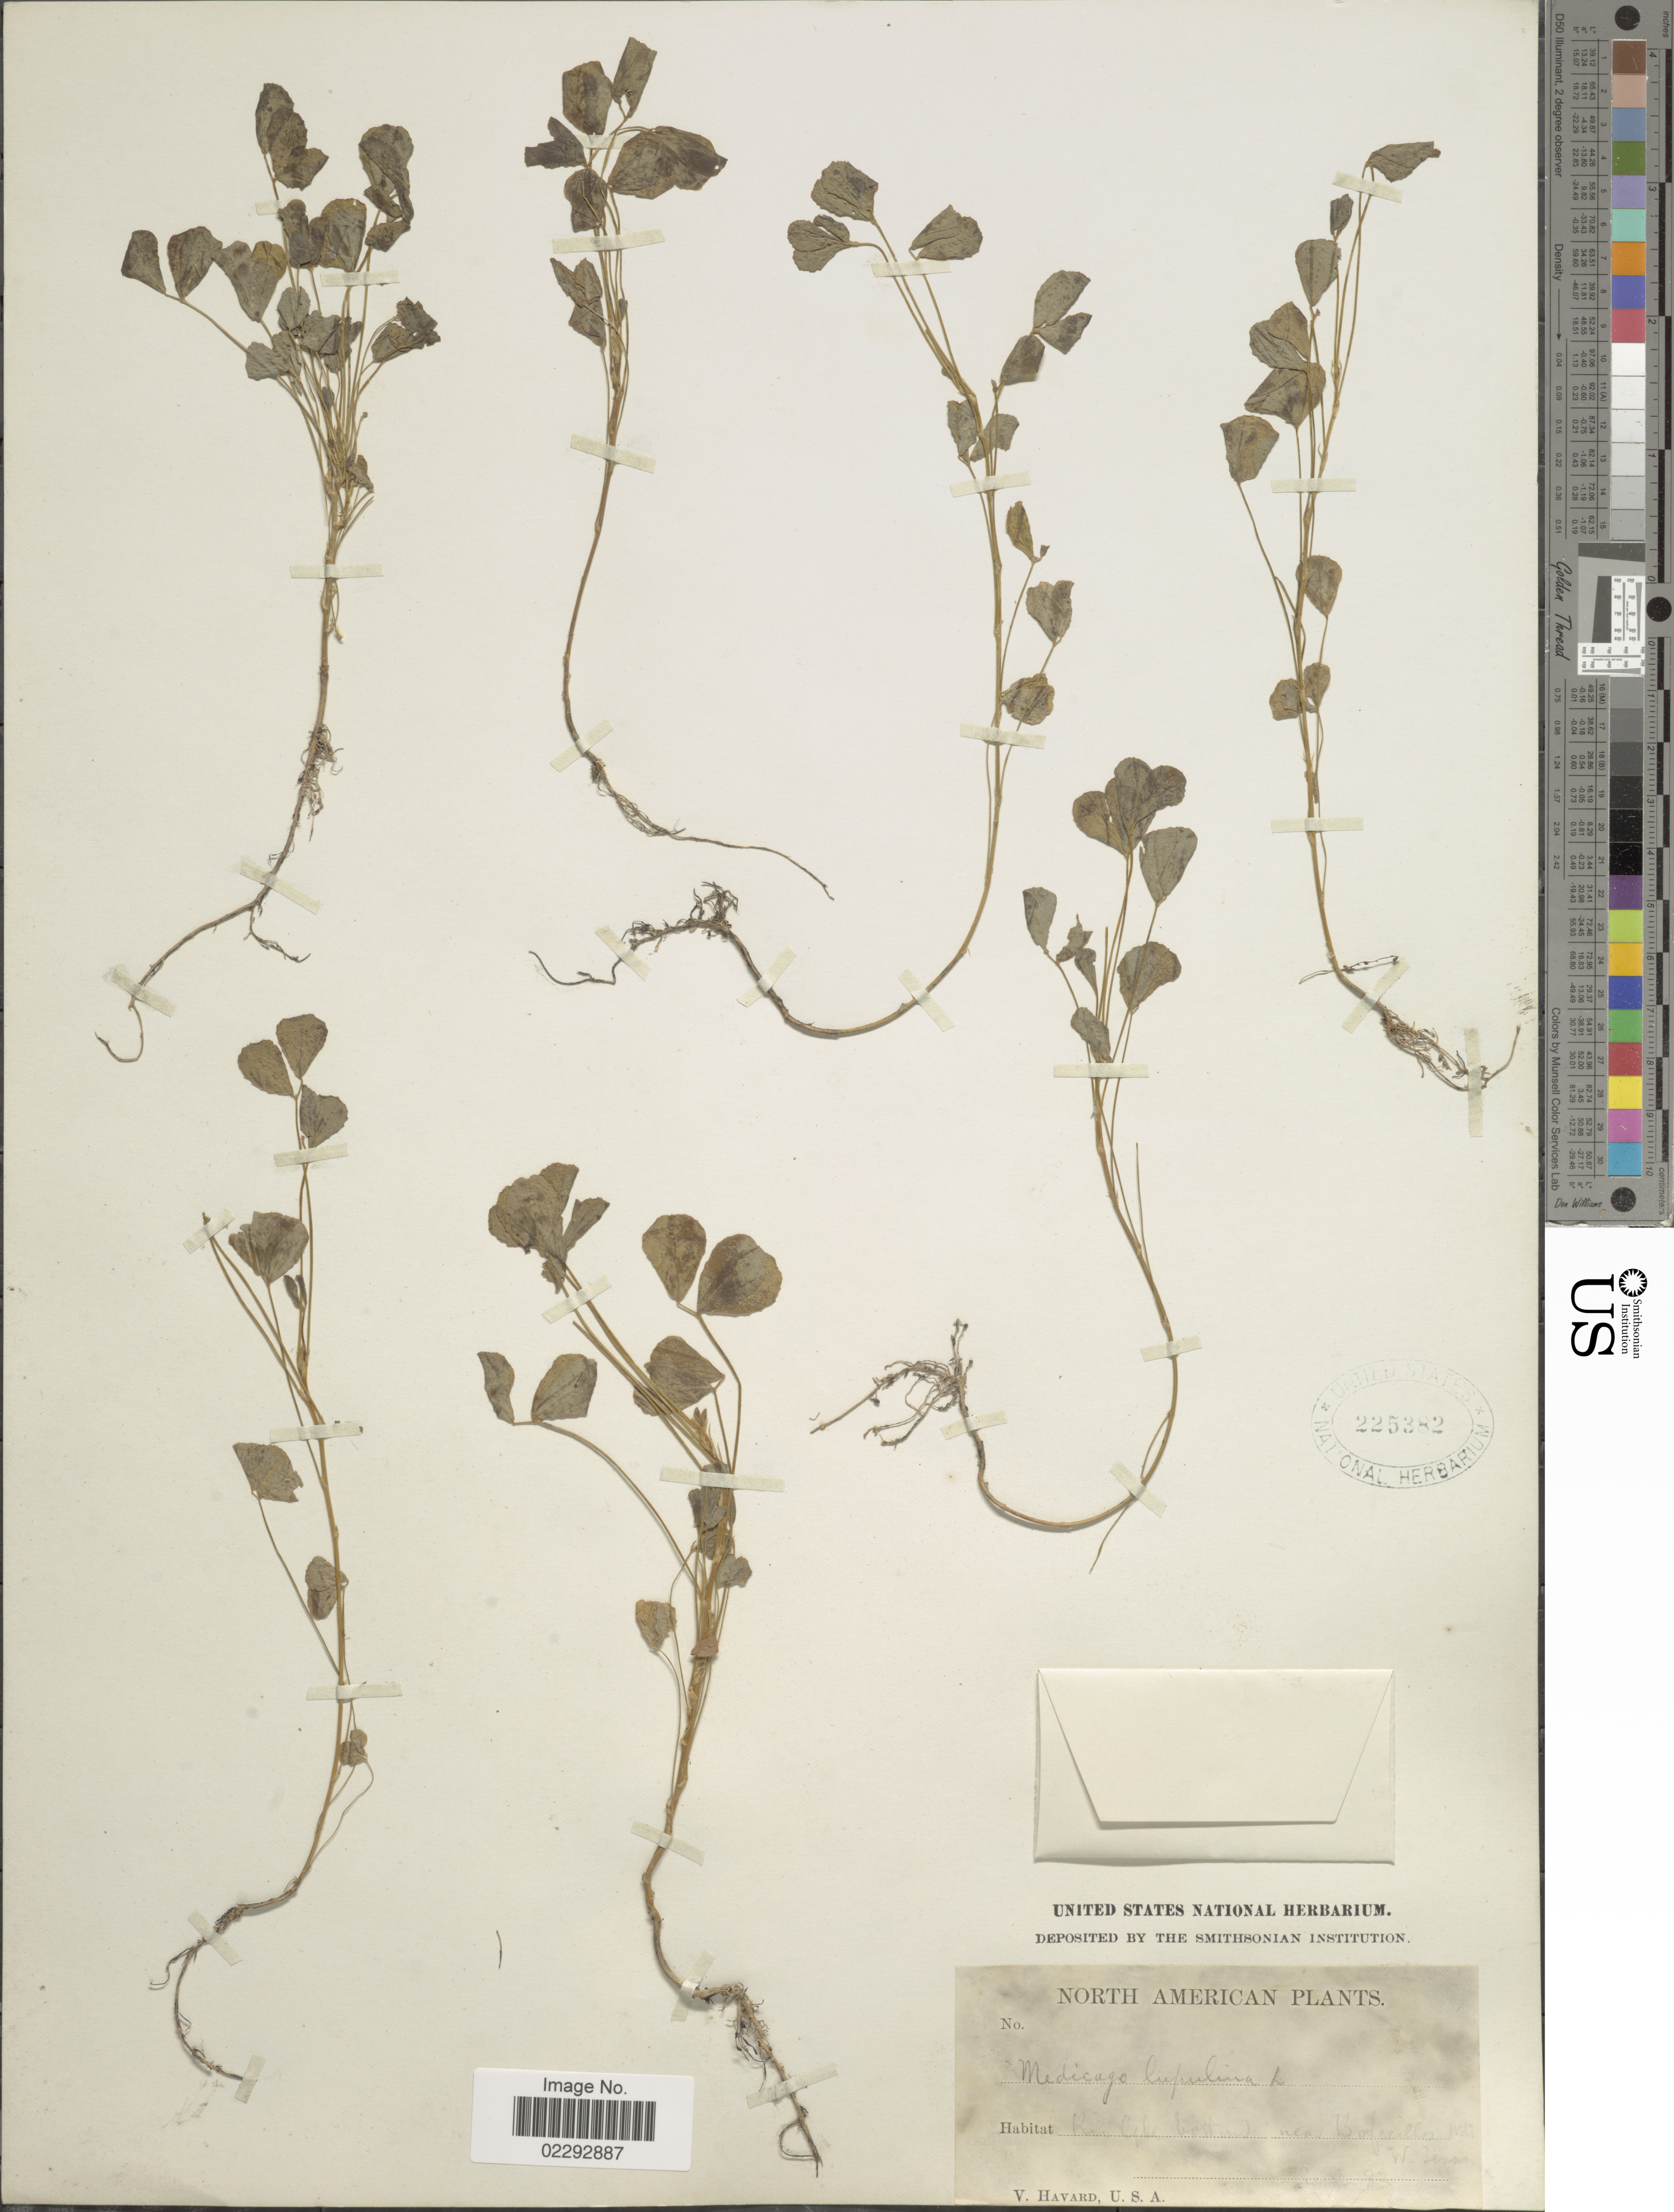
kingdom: Plantae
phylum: Tracheophyta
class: Magnoliopsida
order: Fabales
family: Fabaceae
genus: Medicago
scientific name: Medicago lupulina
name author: L.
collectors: V. Havard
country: United States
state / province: Texas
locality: North American. Rio Gde bottom near Boferilles [interpreted] Mts.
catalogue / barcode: US 225382